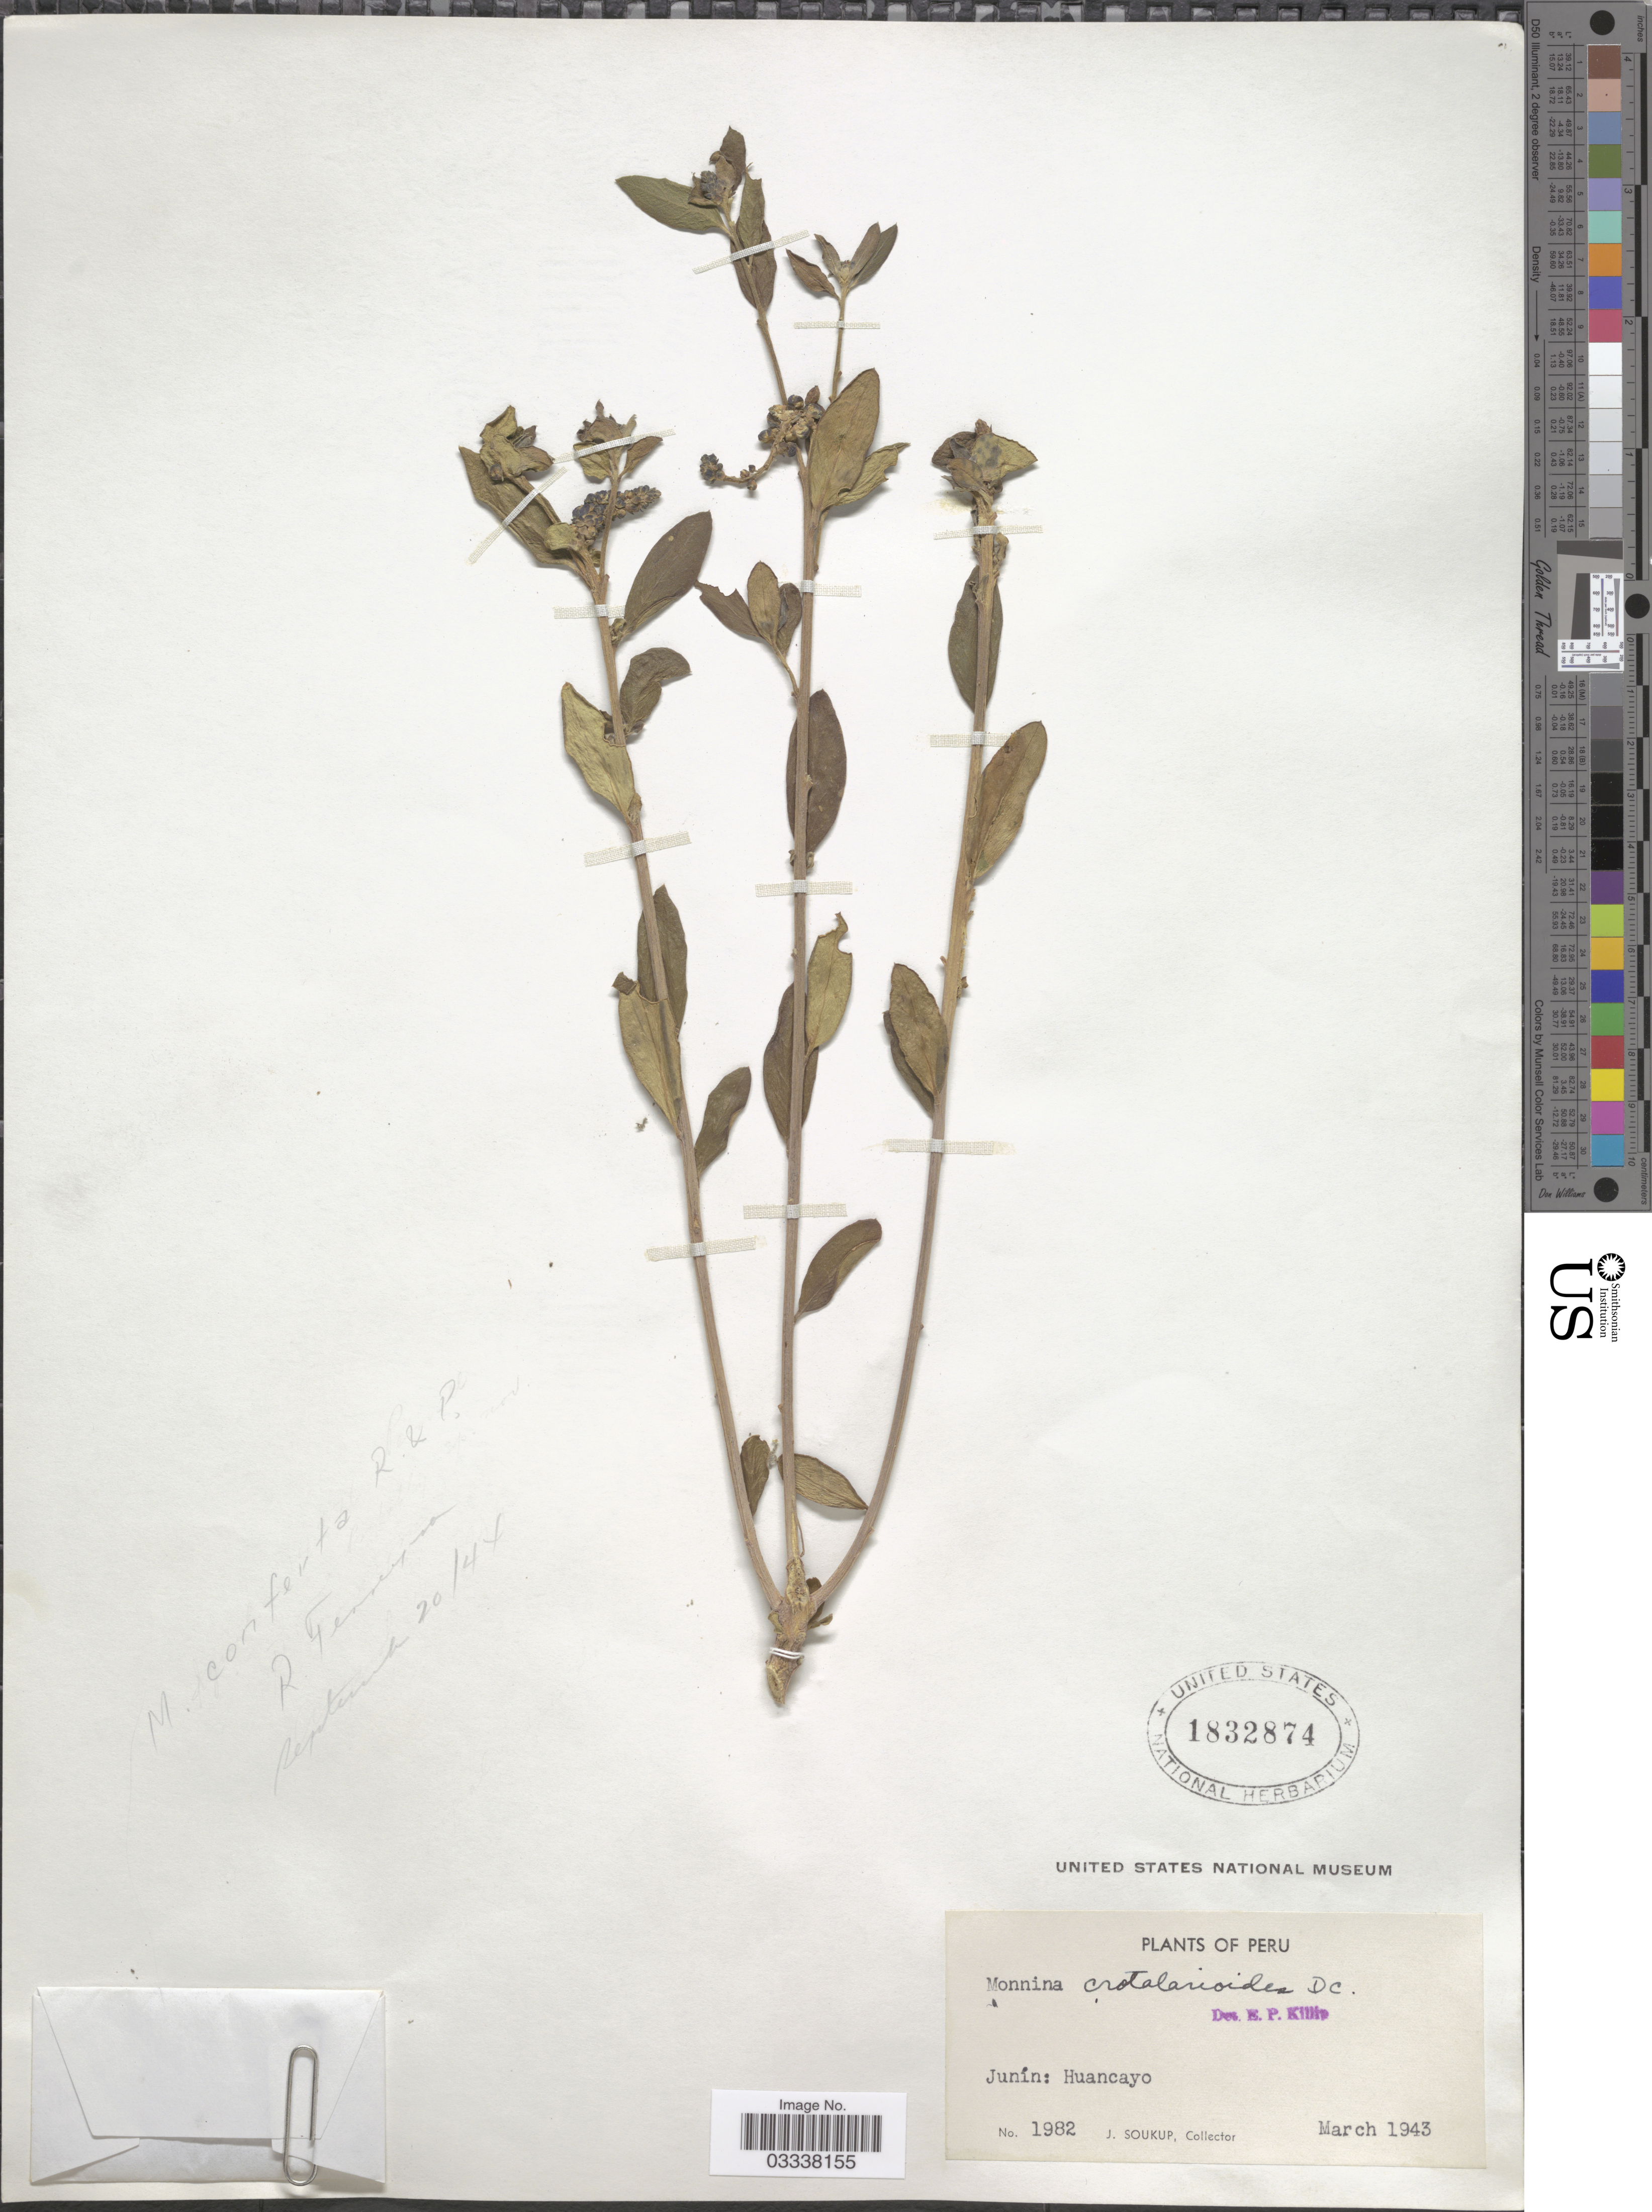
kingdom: Plantae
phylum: Tracheophyta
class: Magnoliopsida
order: Fabales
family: Polygalaceae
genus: Monnina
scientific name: Monnina conferta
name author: Ruiz & Pav.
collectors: J. Soukup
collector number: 1982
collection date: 1943-03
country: Peru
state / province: Junín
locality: Huancayo.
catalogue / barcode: US 1832874